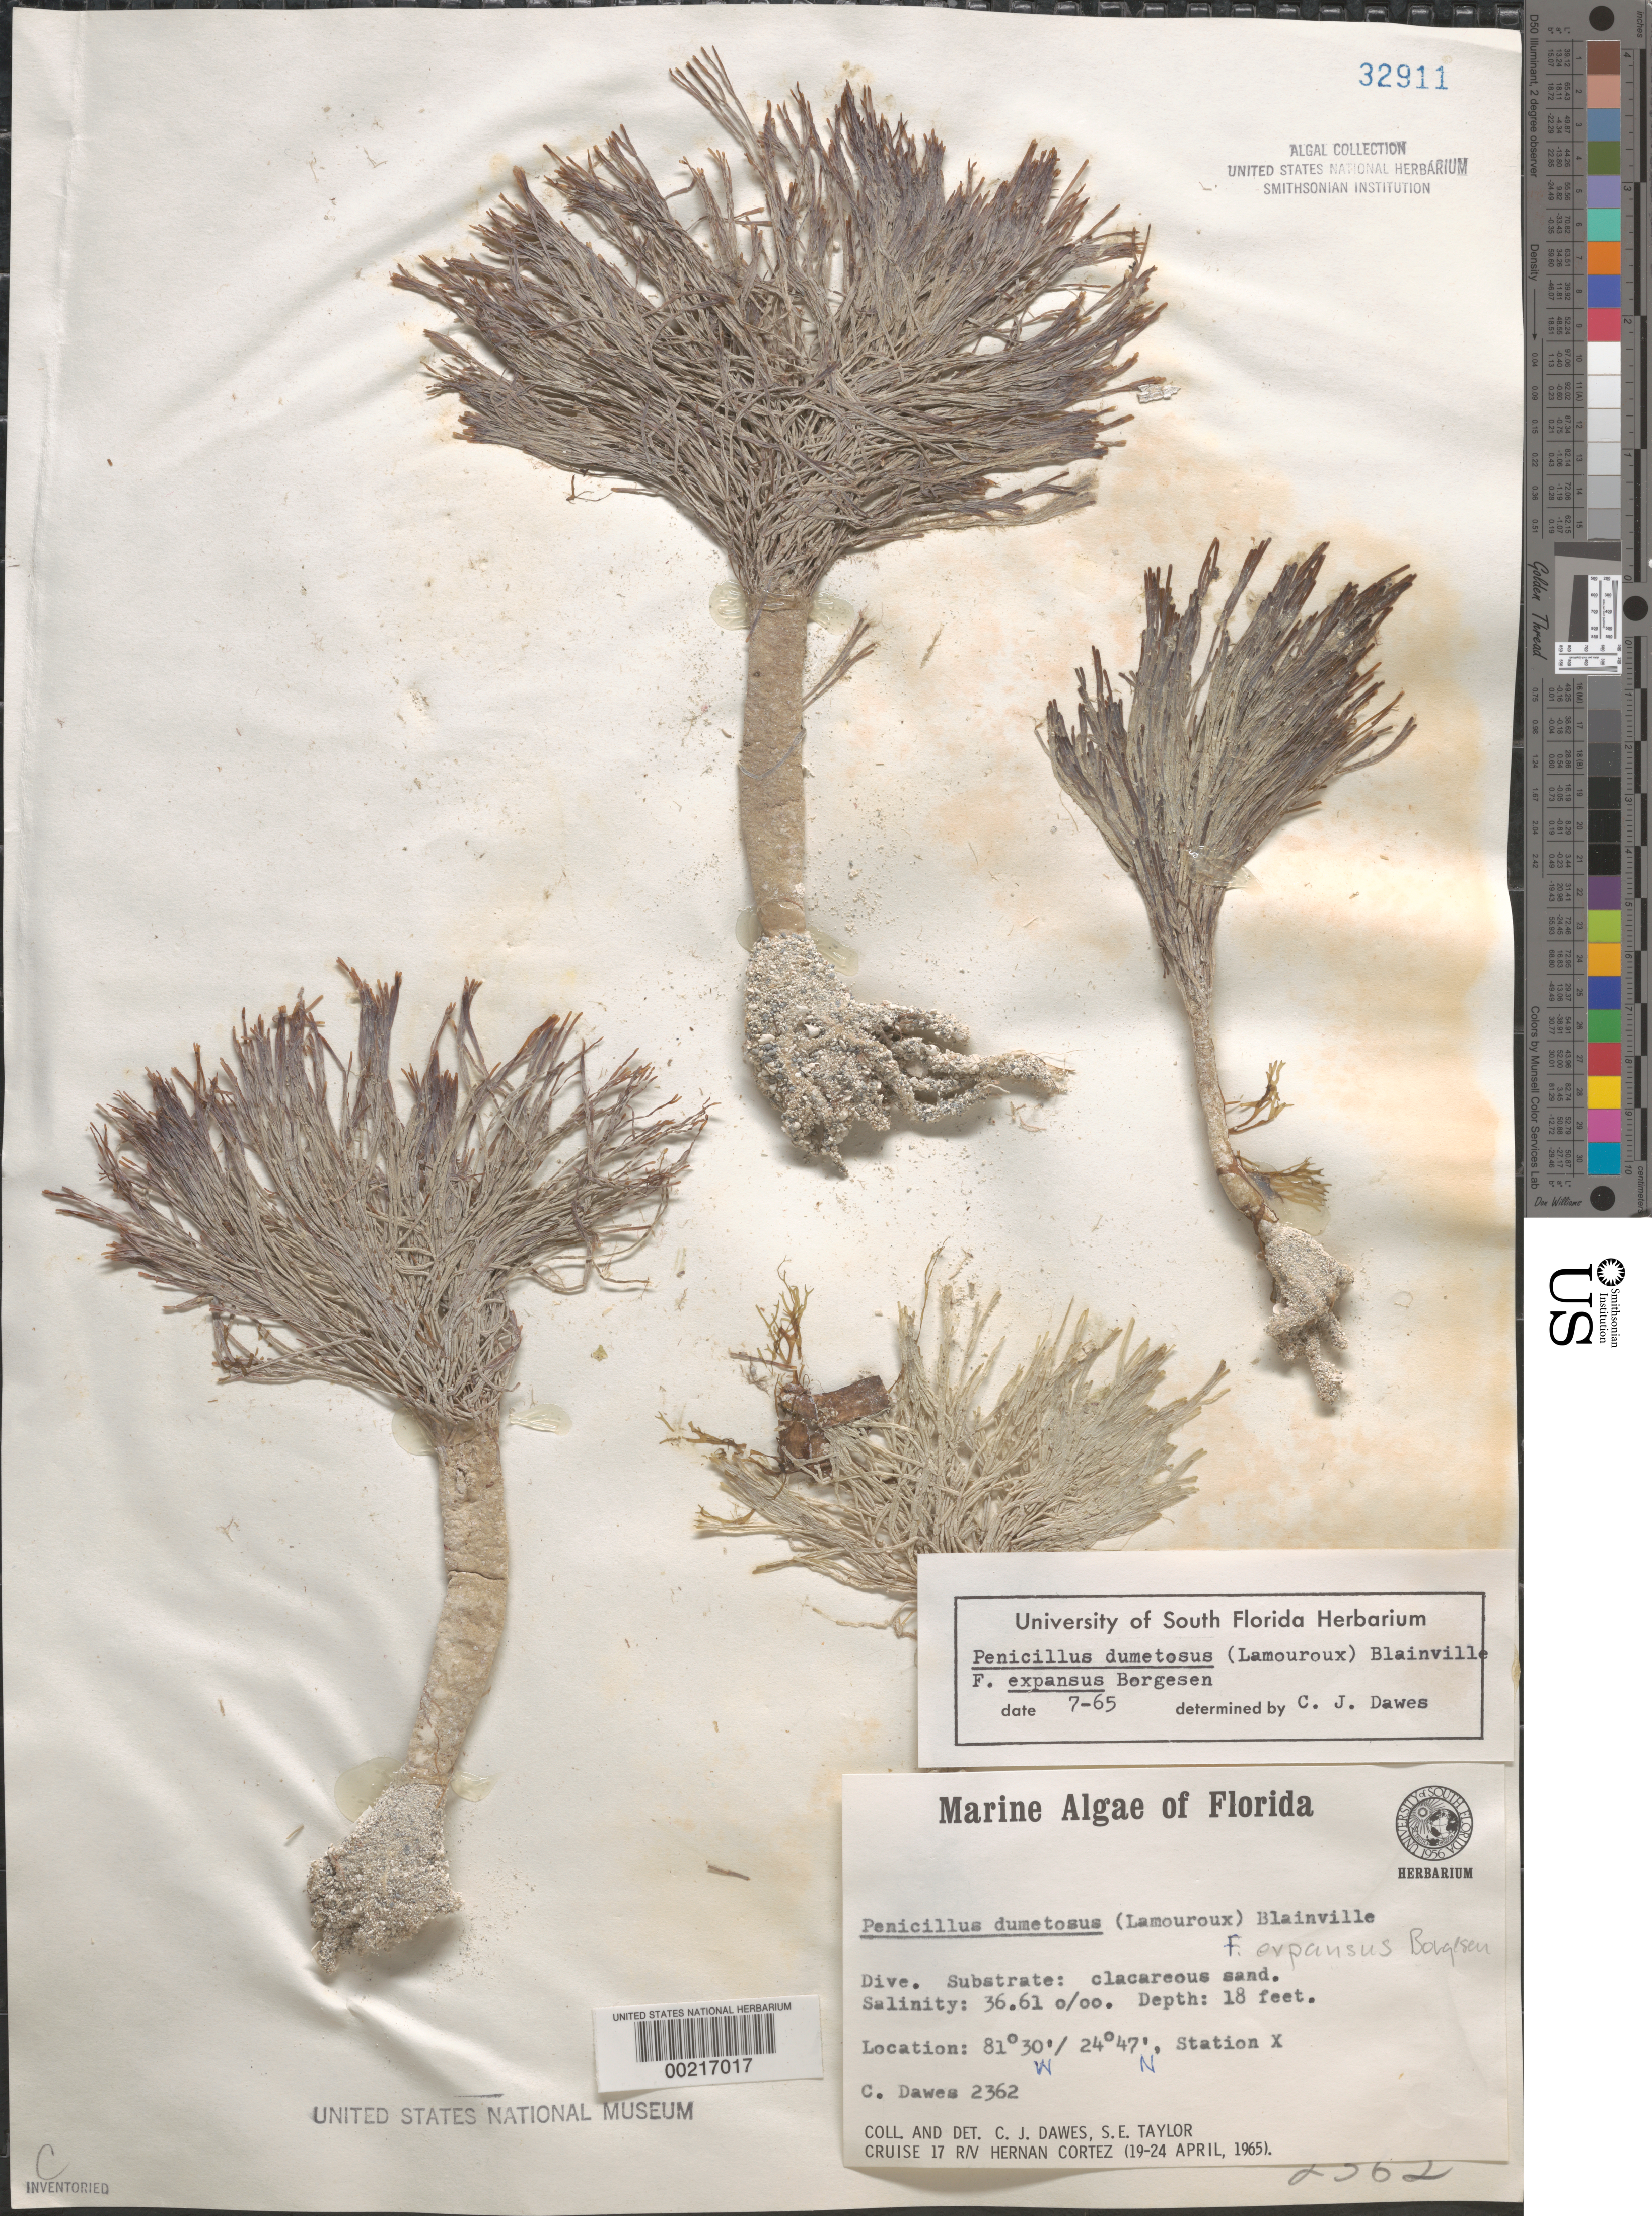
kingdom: Plantae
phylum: Chlorophyta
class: Ulvophyceae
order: Bryopsidales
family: Udoteaceae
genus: Penicillus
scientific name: Penicillus dumetosus f. expansus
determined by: Dawes, C. J.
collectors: C. Dawes & S. A. Earle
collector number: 2362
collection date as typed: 19 Apr 1965 to 24 Apr 1965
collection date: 1965-04-19/1965-04-24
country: United States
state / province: Florida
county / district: Monroe County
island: Florida Keys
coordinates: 24 47' N, 81 30' W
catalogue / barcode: US 32911